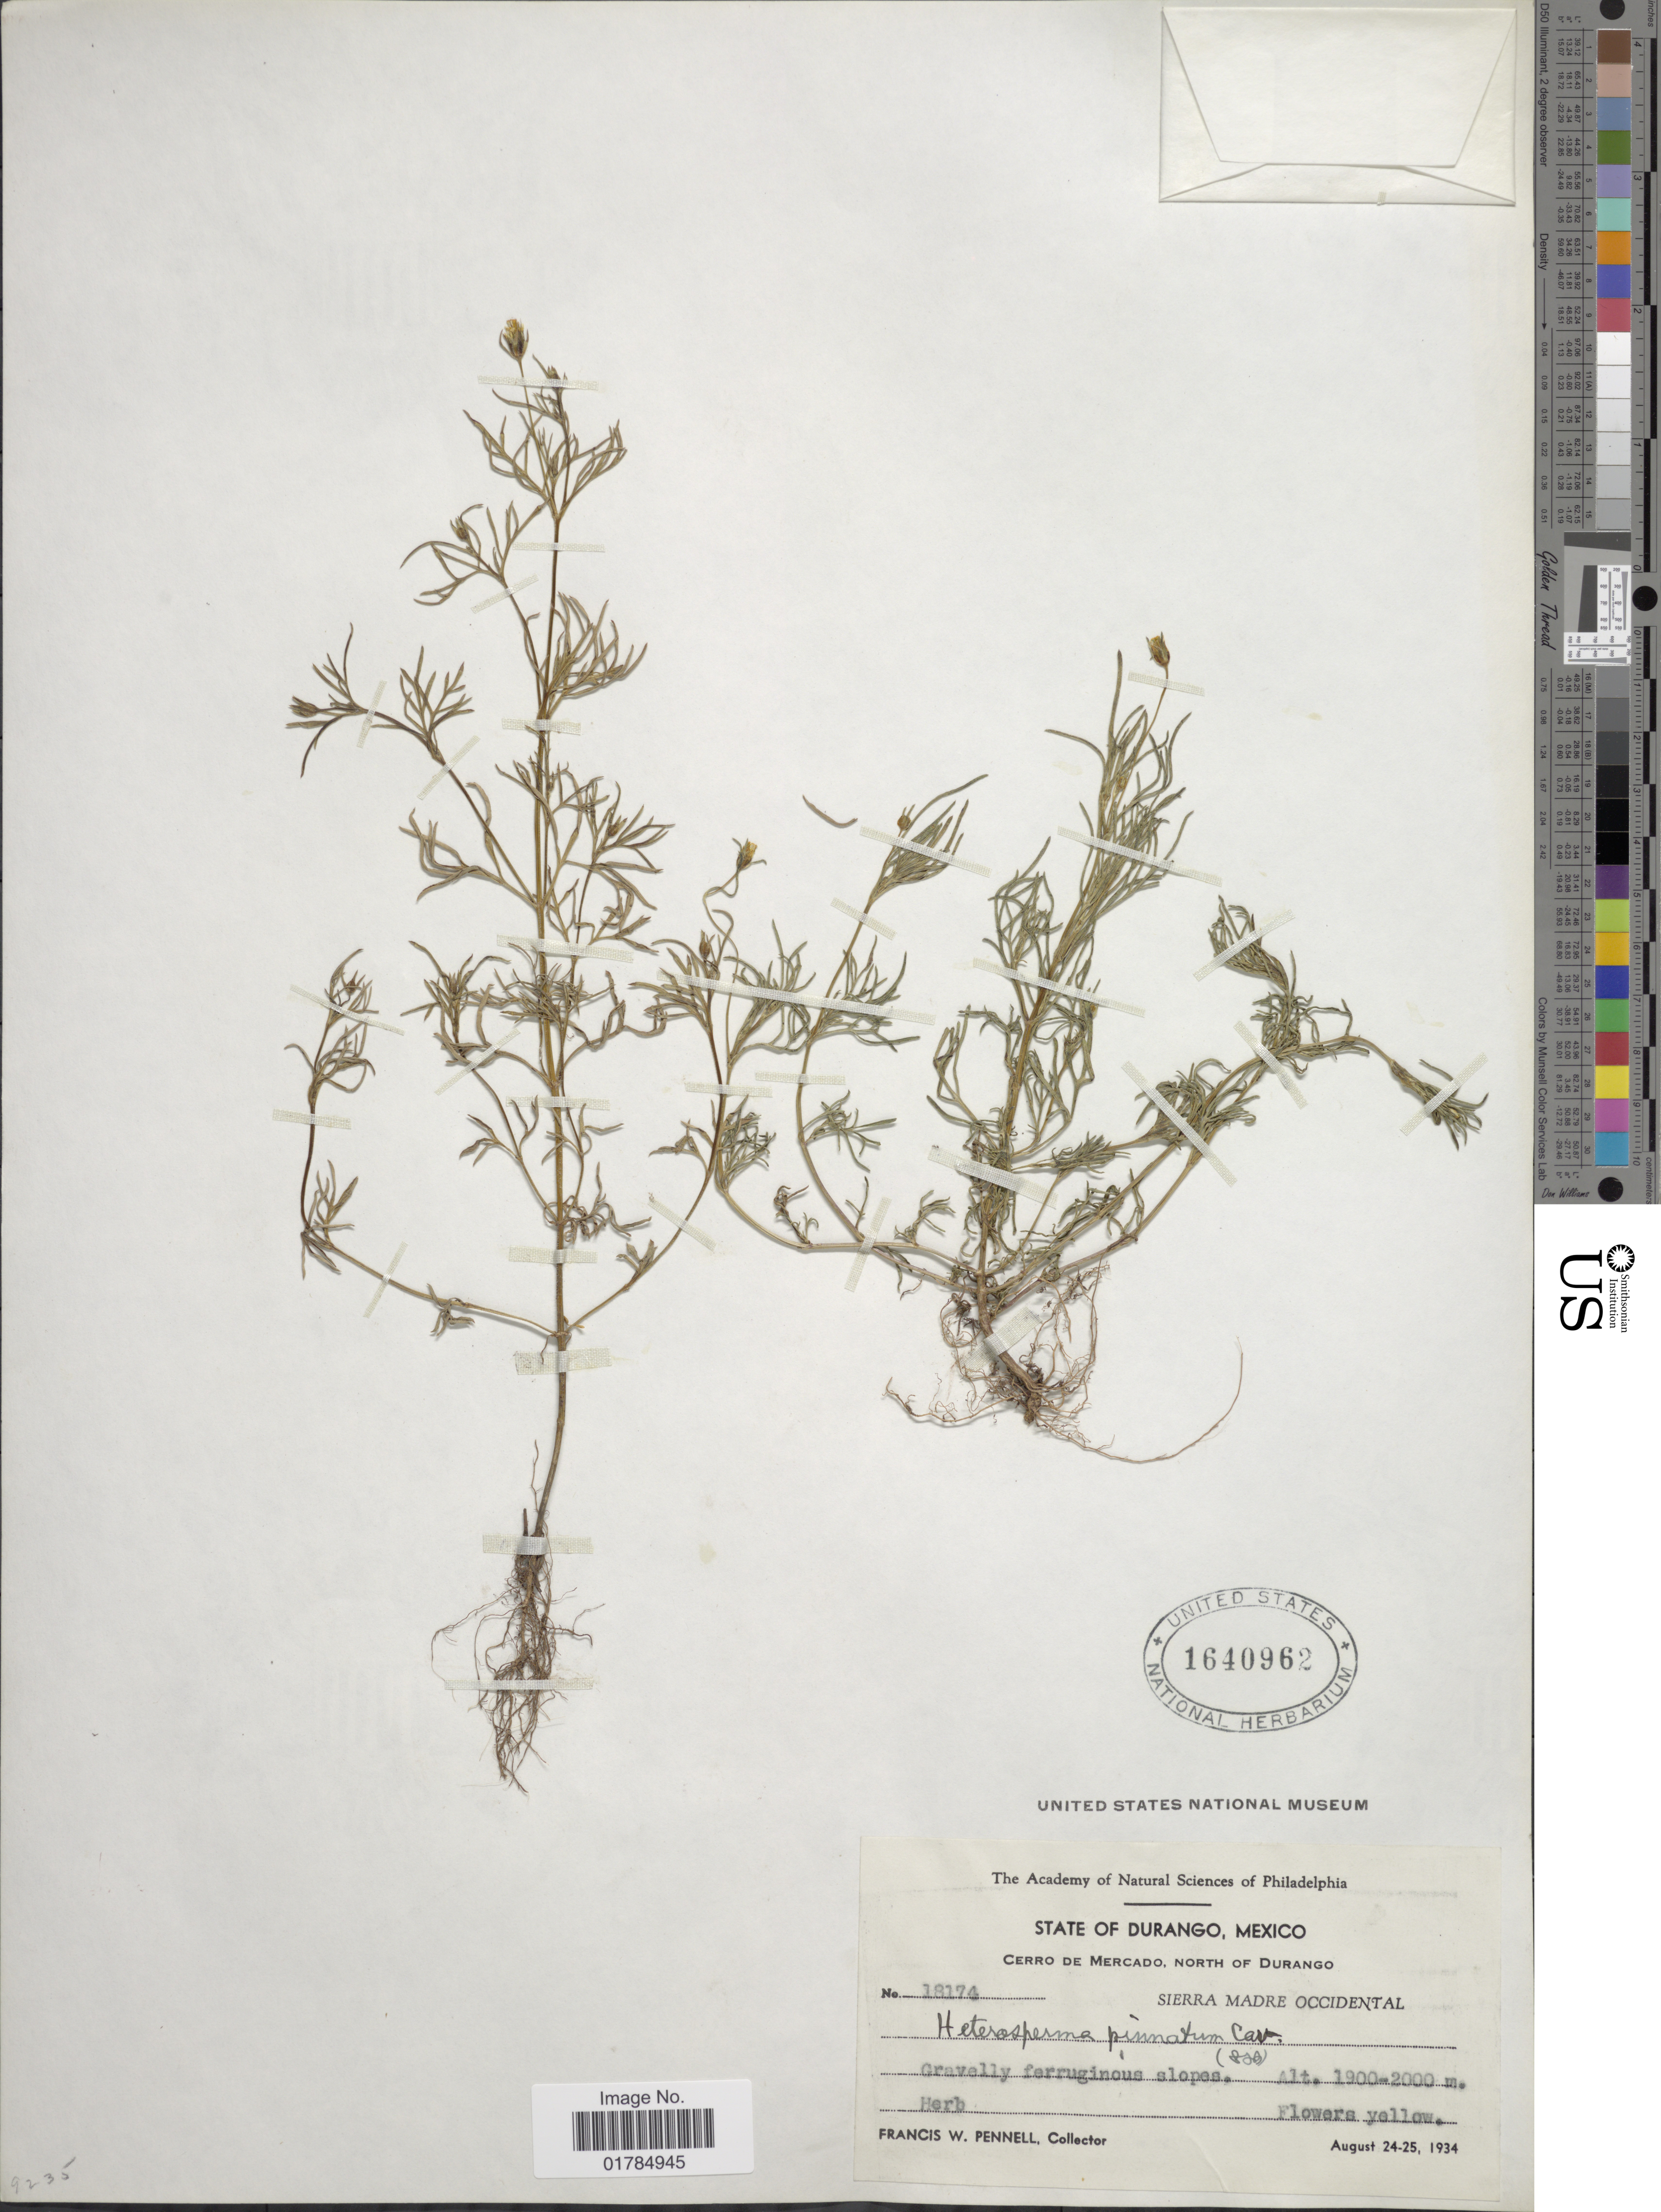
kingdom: Plantae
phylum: Tracheophyta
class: Magnoliopsida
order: Asterales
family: Asteraceae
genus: Heterosperma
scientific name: Heterosperma pinnatum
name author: Cav.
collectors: F. W. Pennell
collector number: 18174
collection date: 1934-08-24/1934-08-25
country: Mexico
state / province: Durango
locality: Cerro de Mercado, Sierra Madre Occidental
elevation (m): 1900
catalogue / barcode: US 1640962